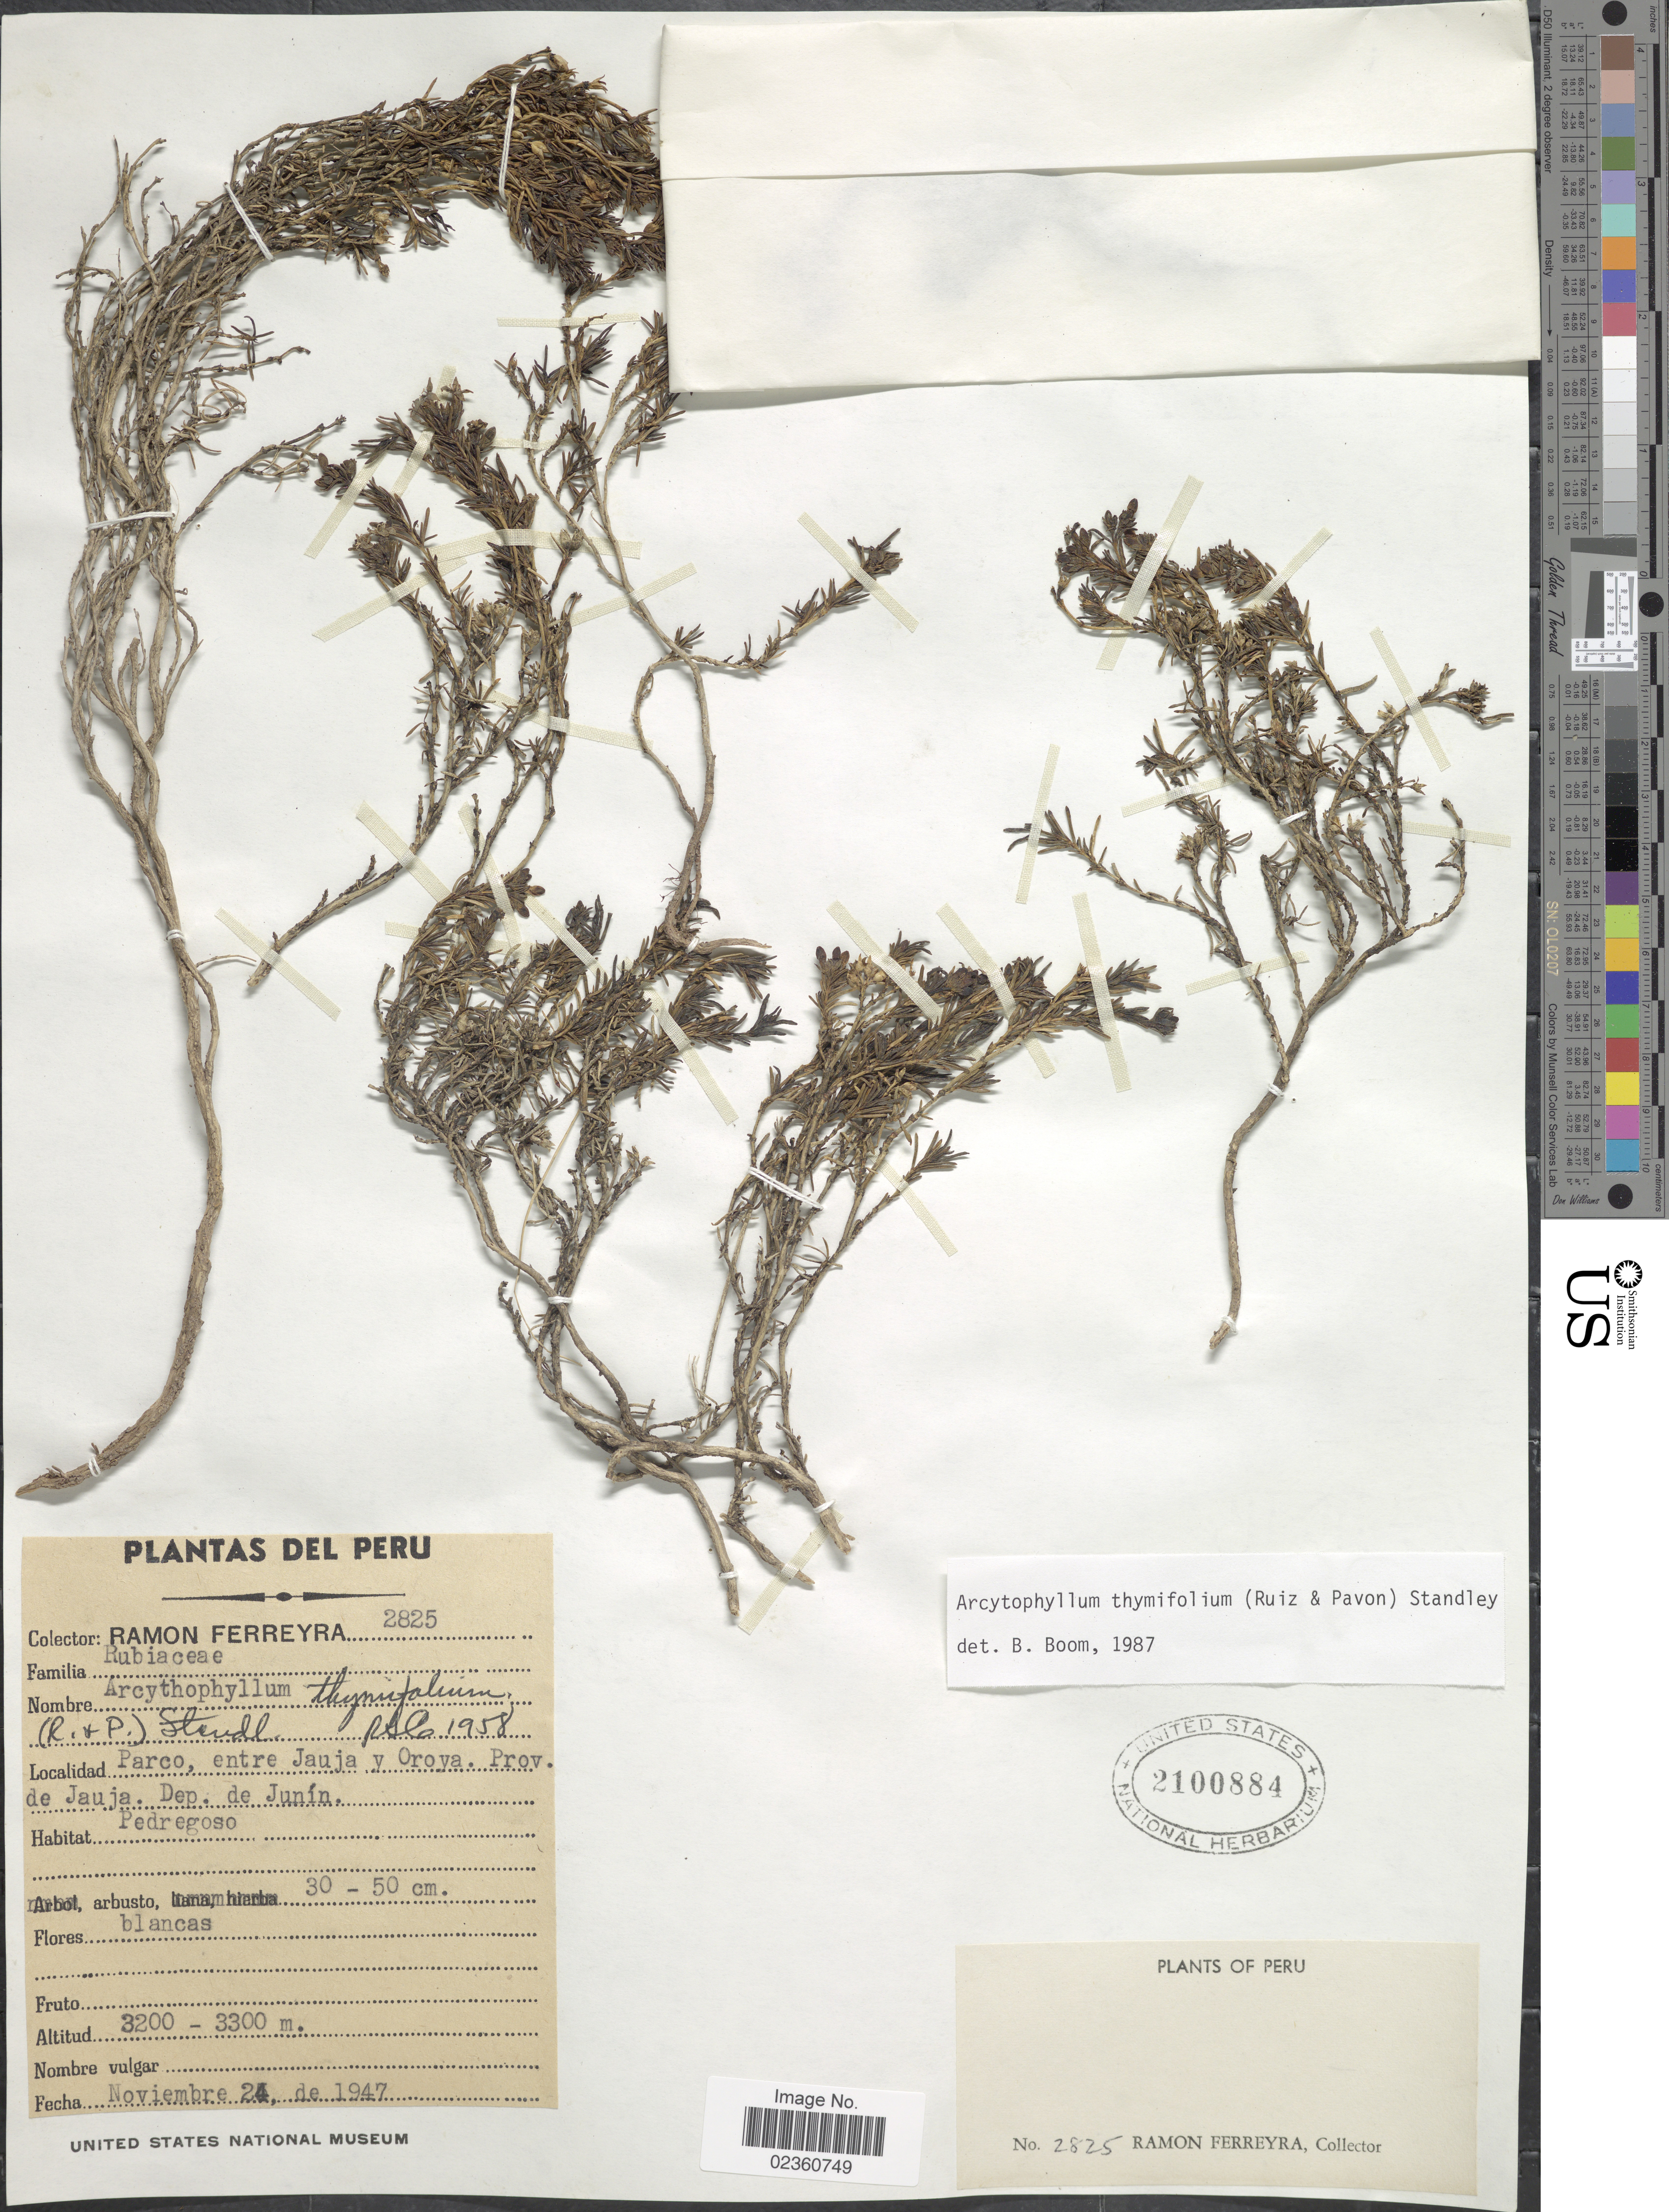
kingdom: Plantae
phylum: Tracheophyta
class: Magnoliopsida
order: Gentianales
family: Rubiaceae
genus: Arcytophyllum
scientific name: Arcytophyllum thymifolium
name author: (Ruiz & Pav.) Standl.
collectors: R. A. Ferreyra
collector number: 2825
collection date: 1947-11-24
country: Peru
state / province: Junín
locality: Parco, entre Jauja y Oroya. Prov. de Jauja. Dep de Junín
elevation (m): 3200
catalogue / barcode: US 2100884